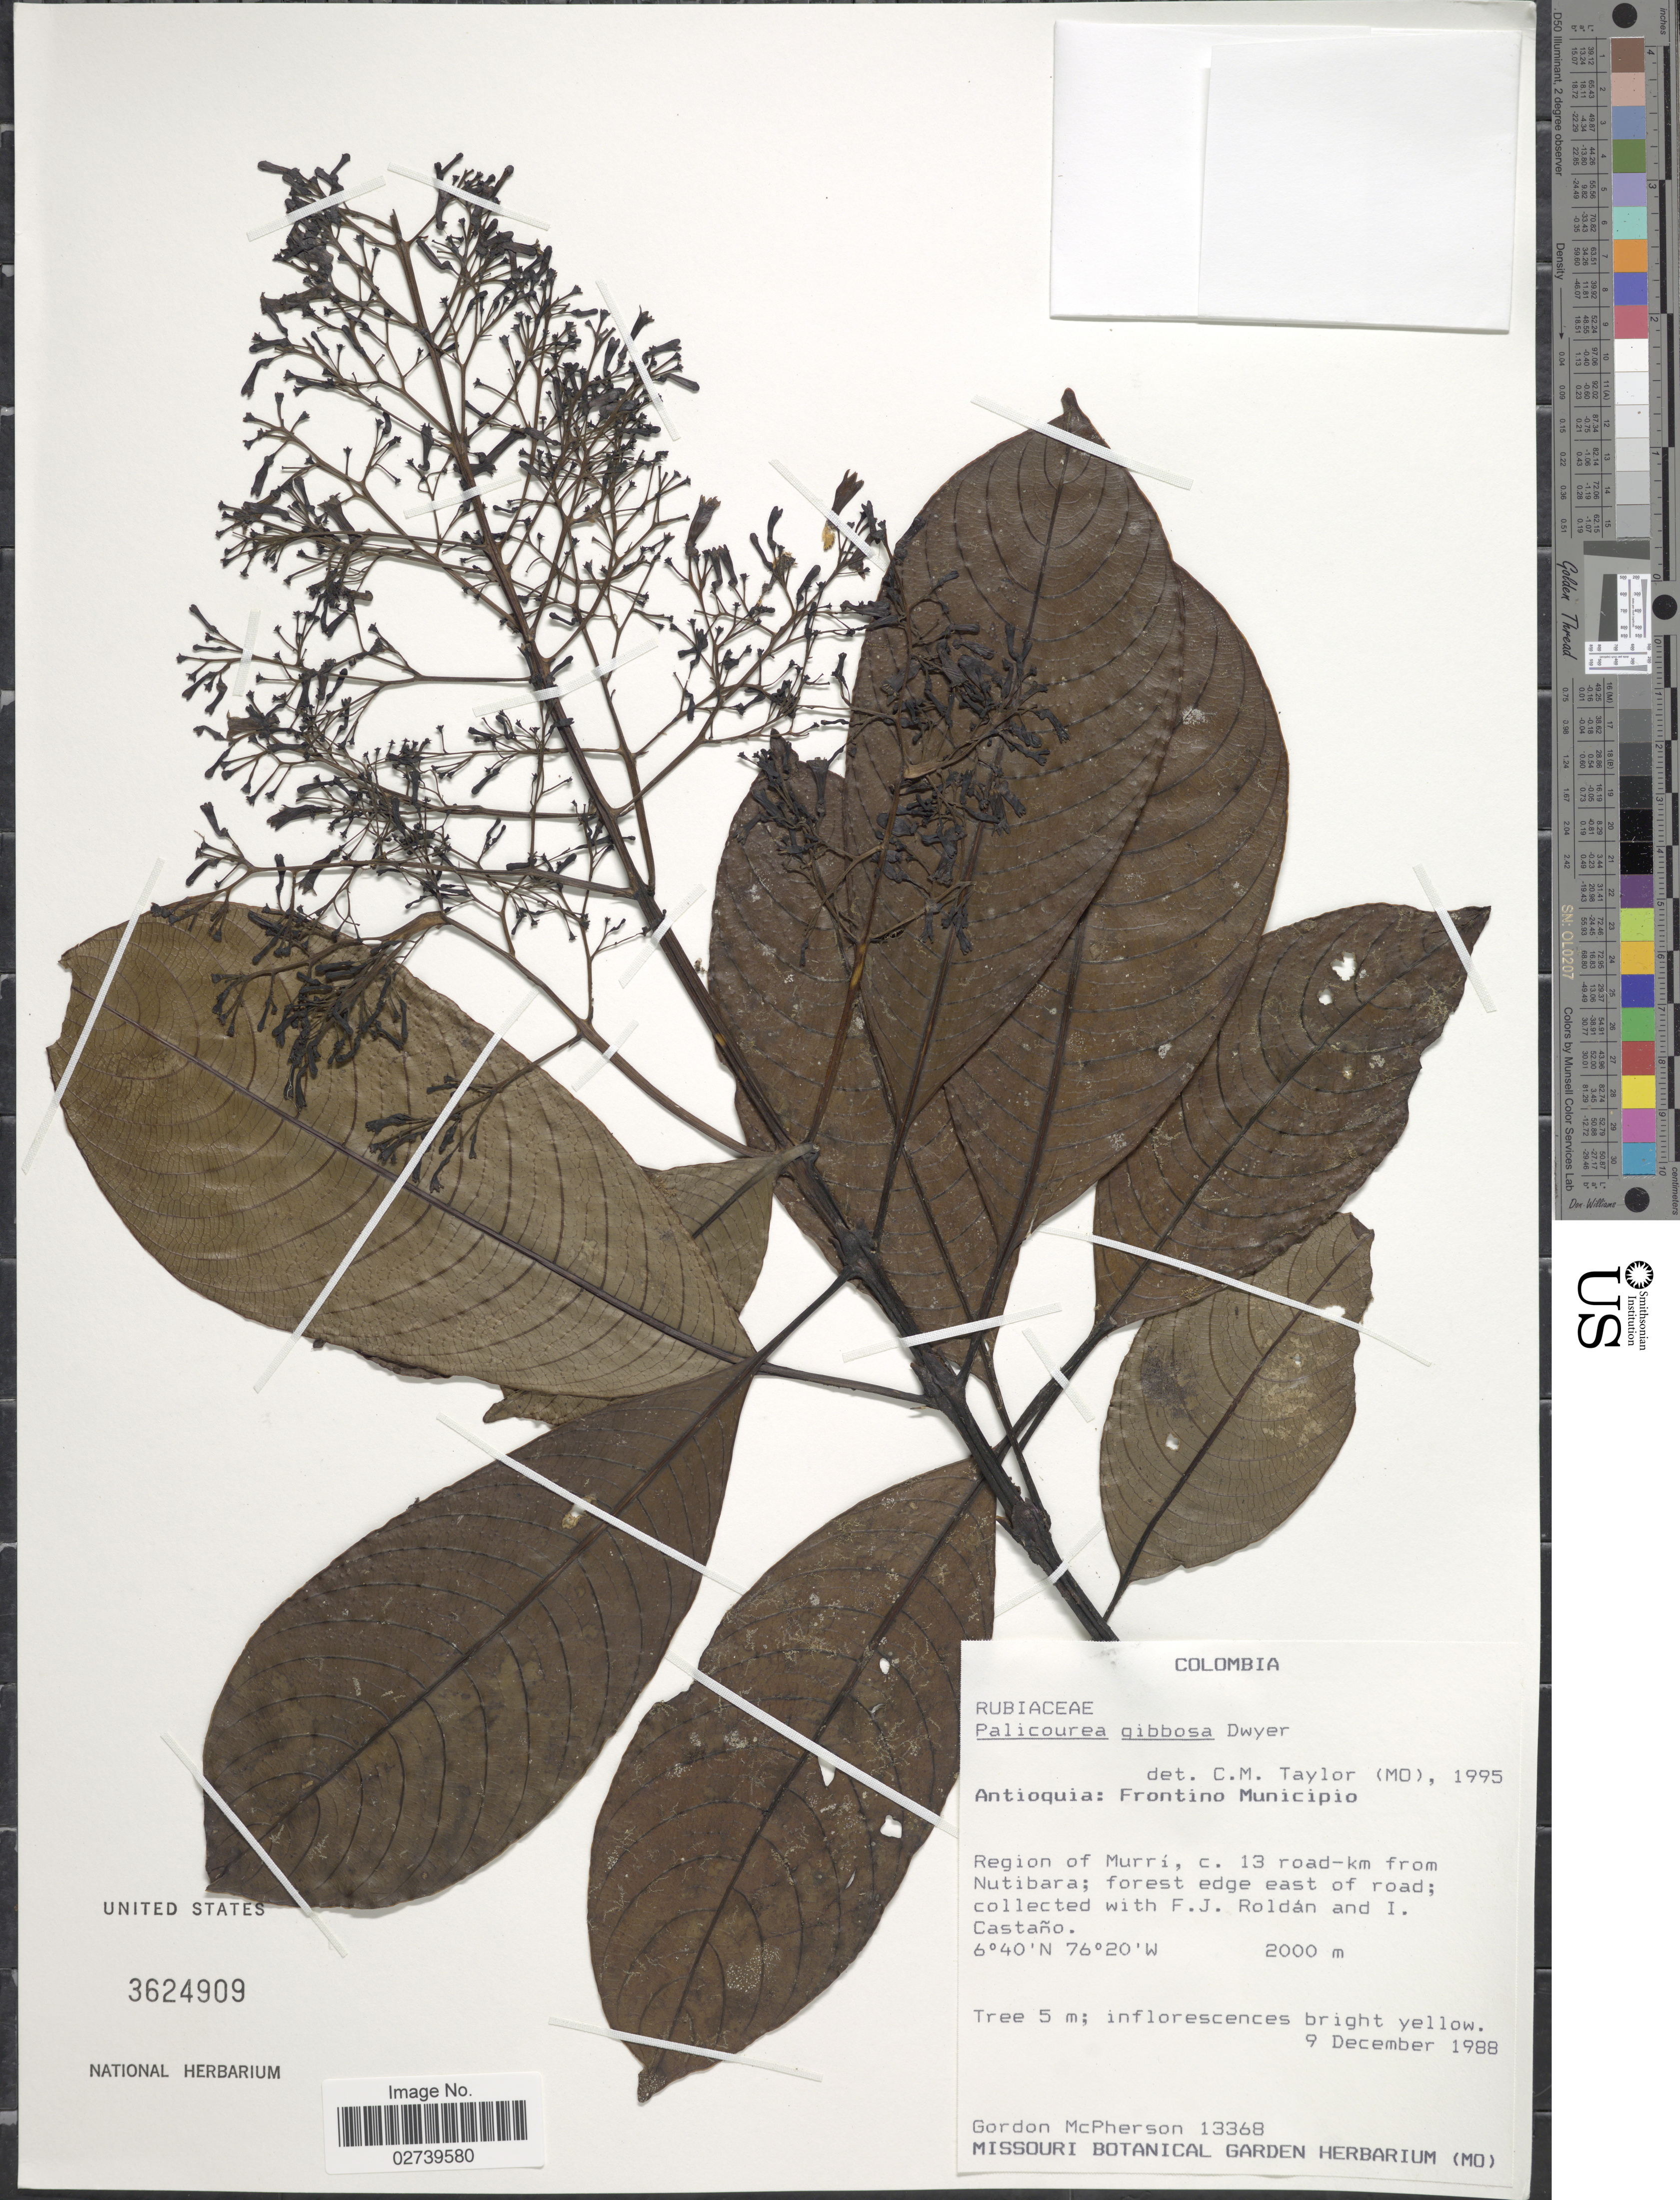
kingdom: Plantae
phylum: Tracheophyta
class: Magnoliopsida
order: Gentianales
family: Rubiaceae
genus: Palicourea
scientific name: Palicourea gibbosa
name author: Dwyer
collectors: G. D. McPherson, F. J. Roldán & I. Castaño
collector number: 13368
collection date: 1988-12-09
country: Colombia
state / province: Antioquia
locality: Frontino Municipio, Region of Murri, c. 13 road-km from Nutibara; forest edge of road.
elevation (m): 2000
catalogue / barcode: US 3624909